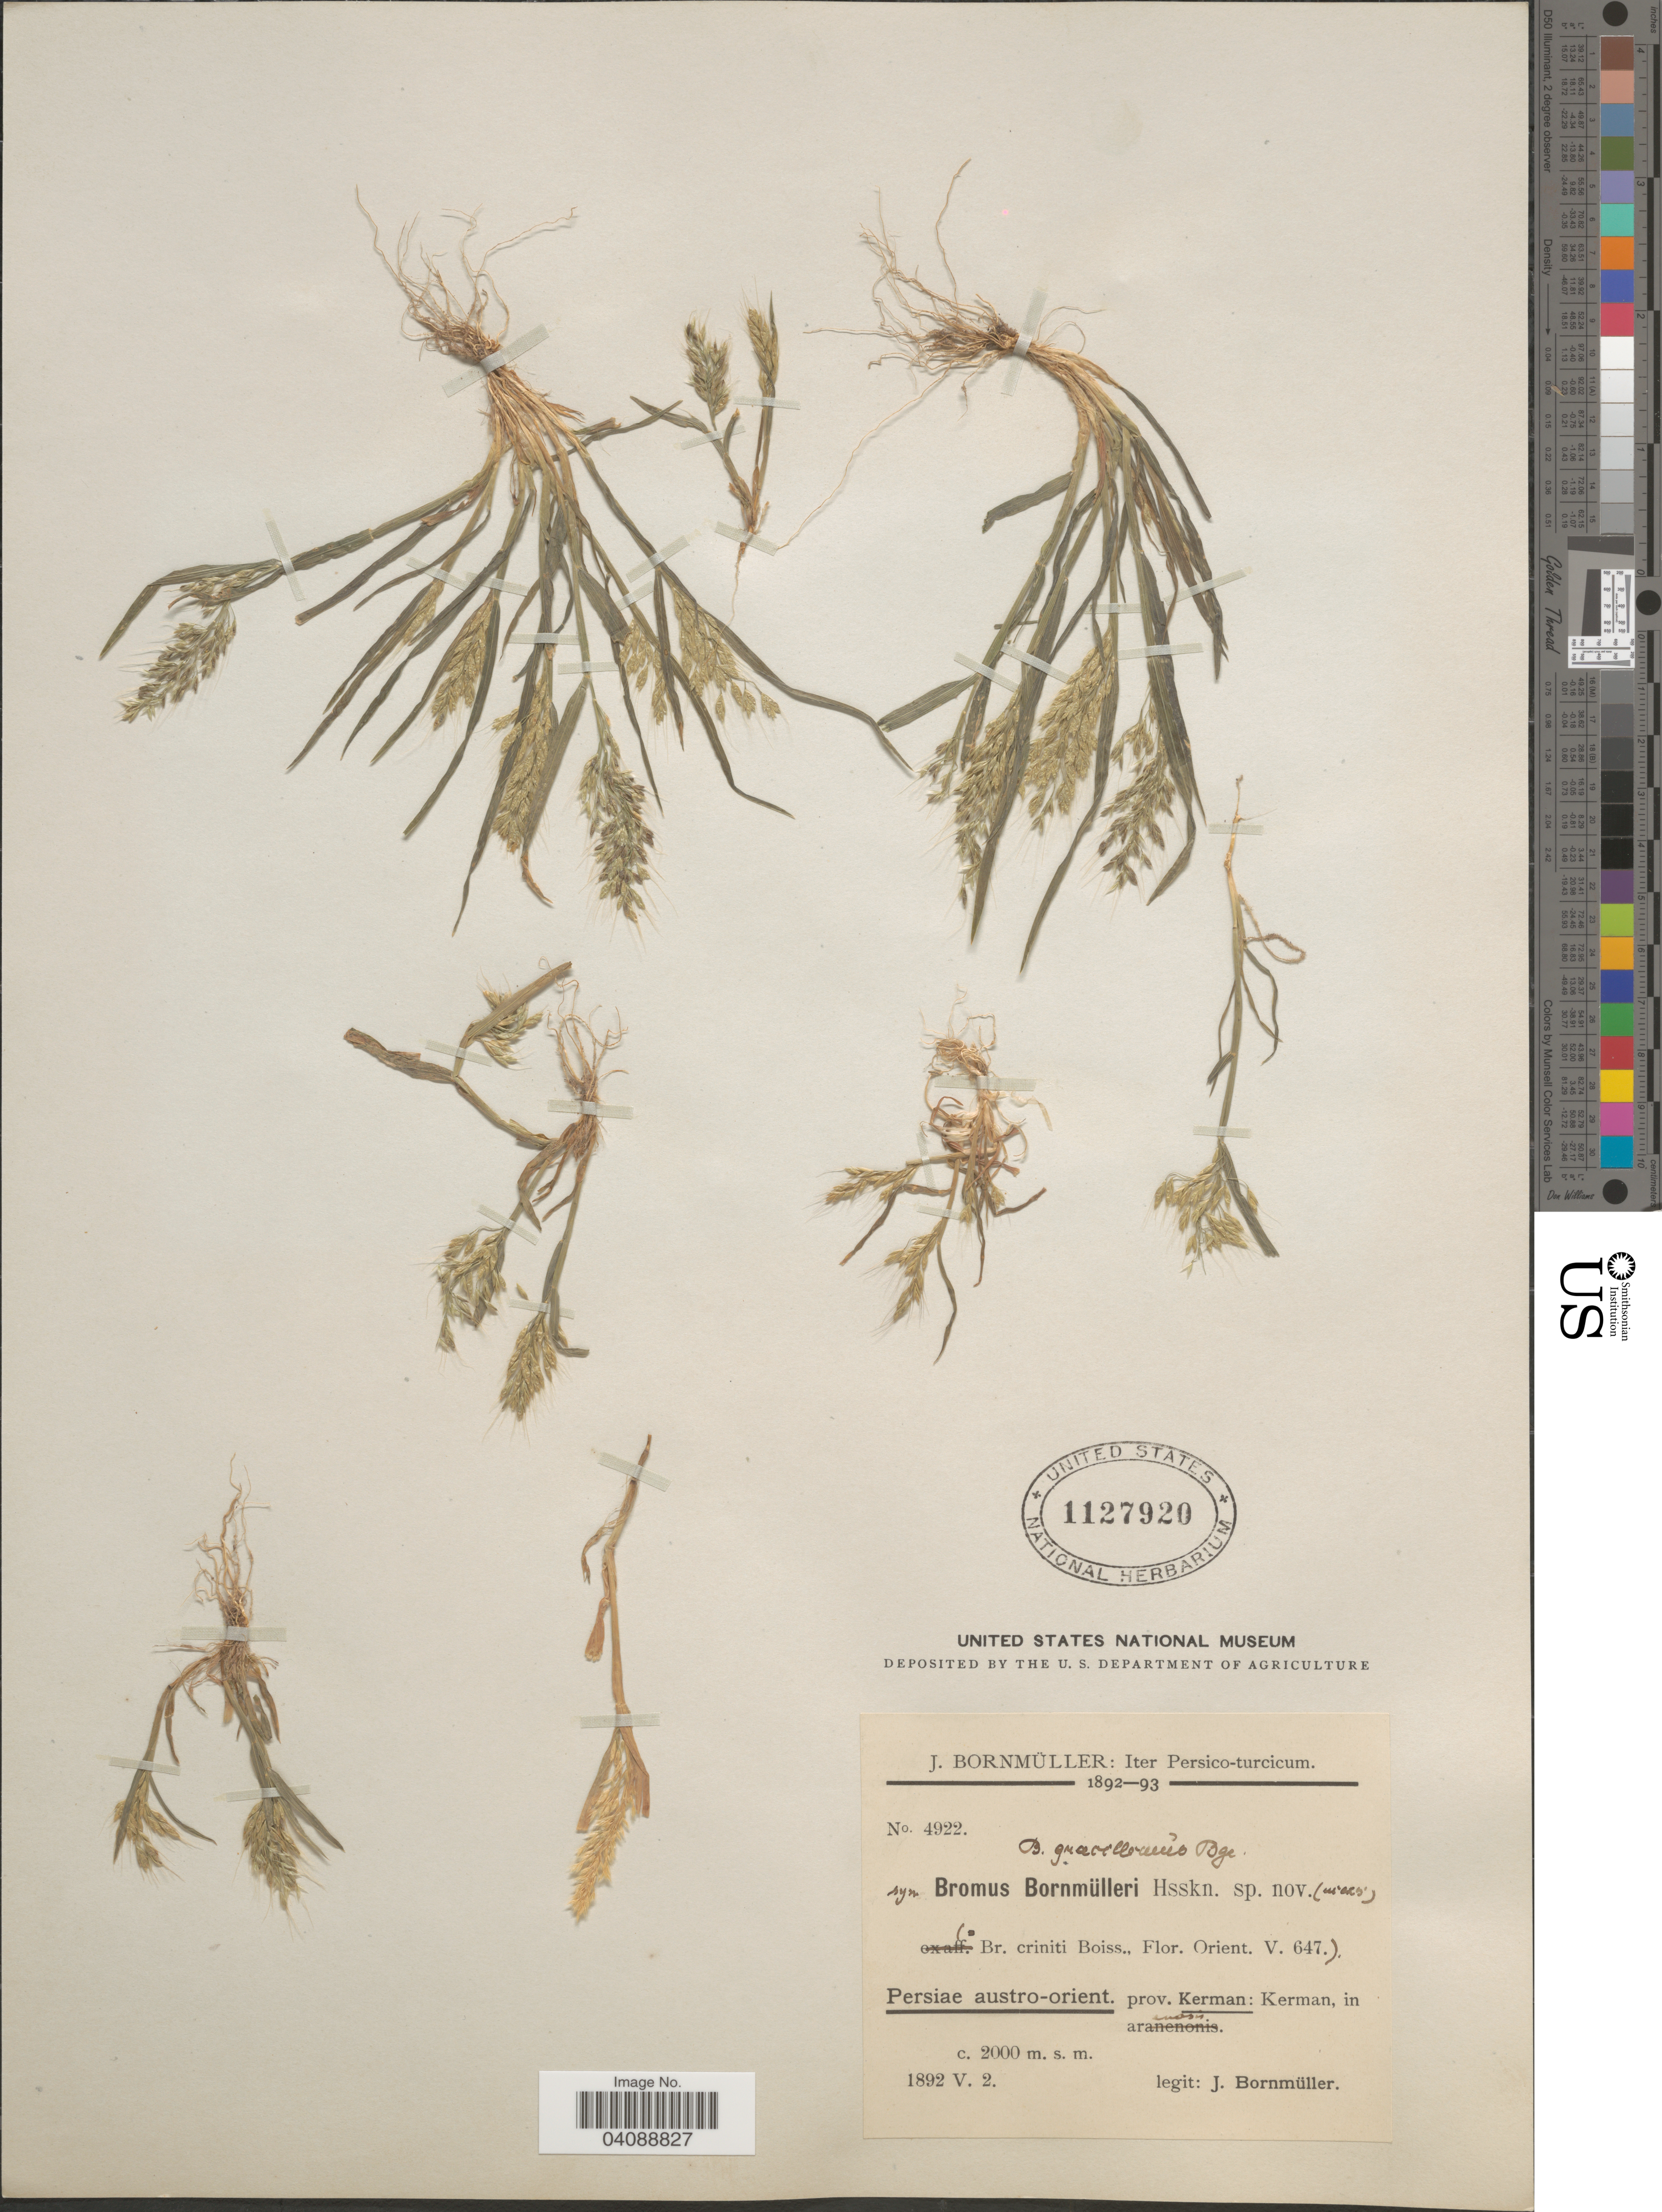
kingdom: Plantae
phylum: Tracheophyta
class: Liliopsida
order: Poales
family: Poaceae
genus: Bromus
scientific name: Bromus gracillimus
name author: Bunge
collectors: J. Bornmüller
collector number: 4922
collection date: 1892-05-02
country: Iran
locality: Iter Persico-turcicum. Persiae austro-orient. prov. Kerman: Kerman, in arenosis.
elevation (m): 2000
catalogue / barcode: US 1127920